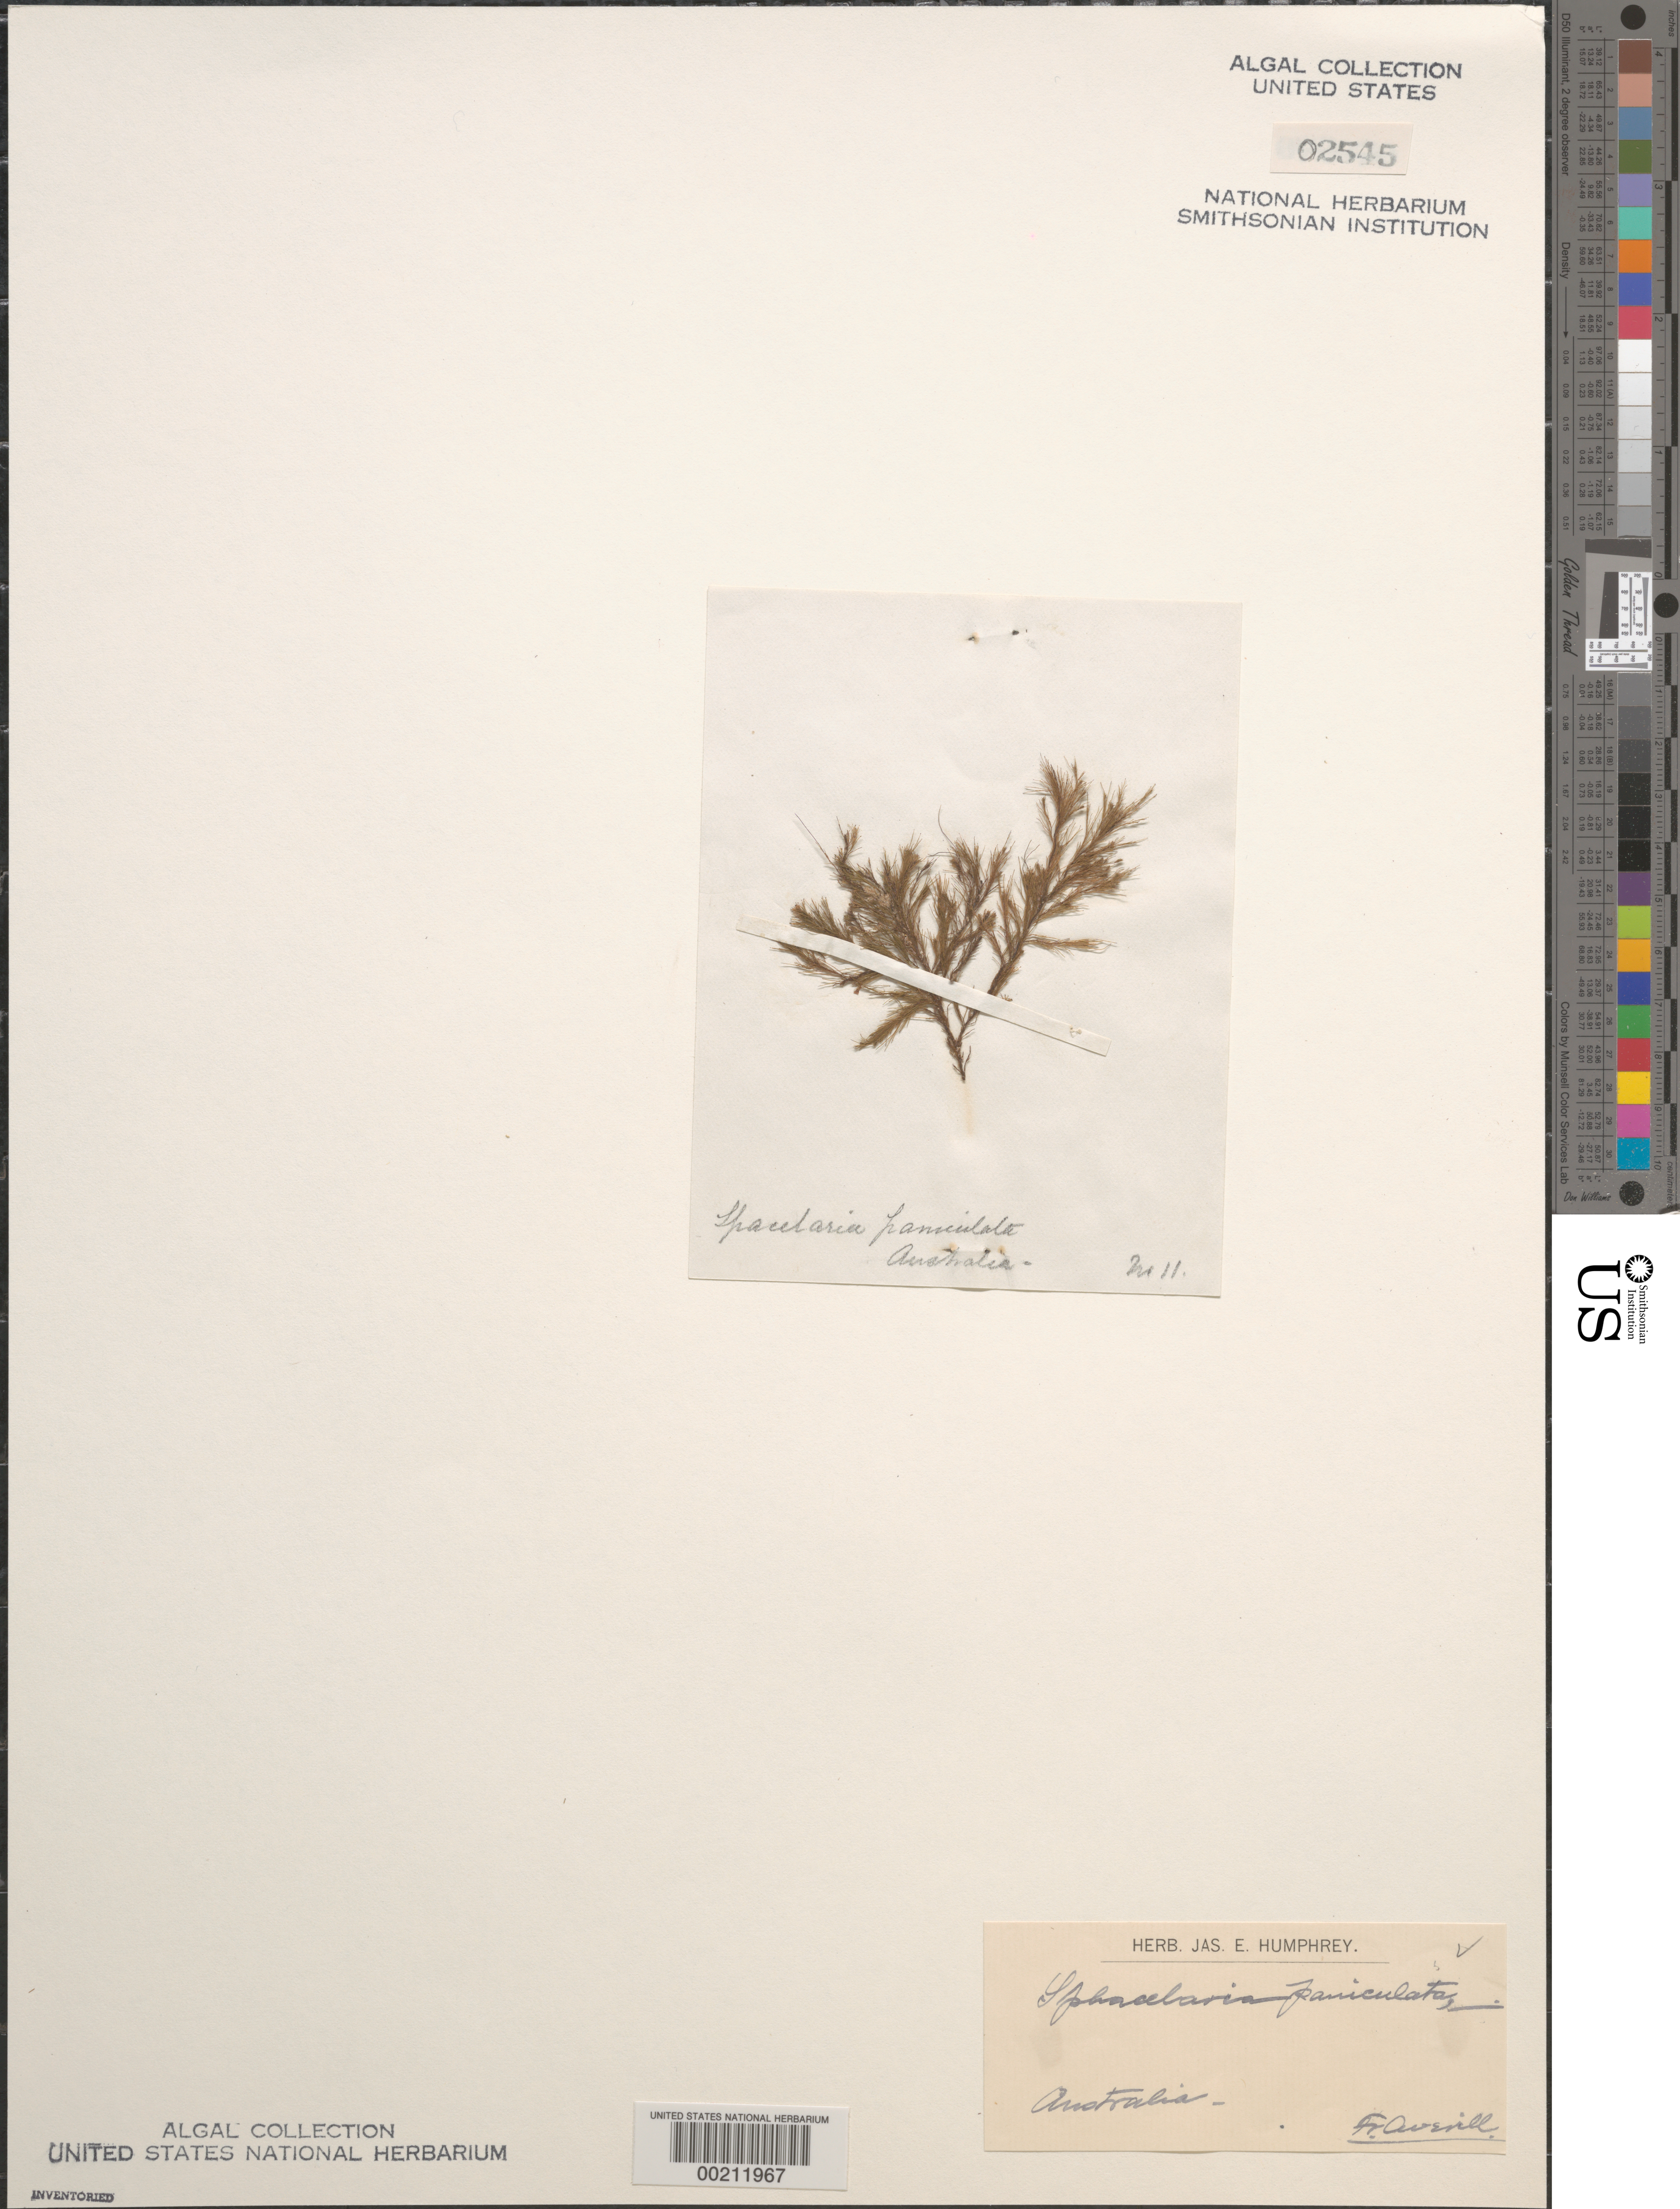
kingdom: Chromista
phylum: Ochrophyta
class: Phaeophyceae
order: Sphacelariales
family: Stypocaulaceae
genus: Halopteris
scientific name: Halopteris paniculata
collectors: H. Averill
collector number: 11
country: Australia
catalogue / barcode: US 2545